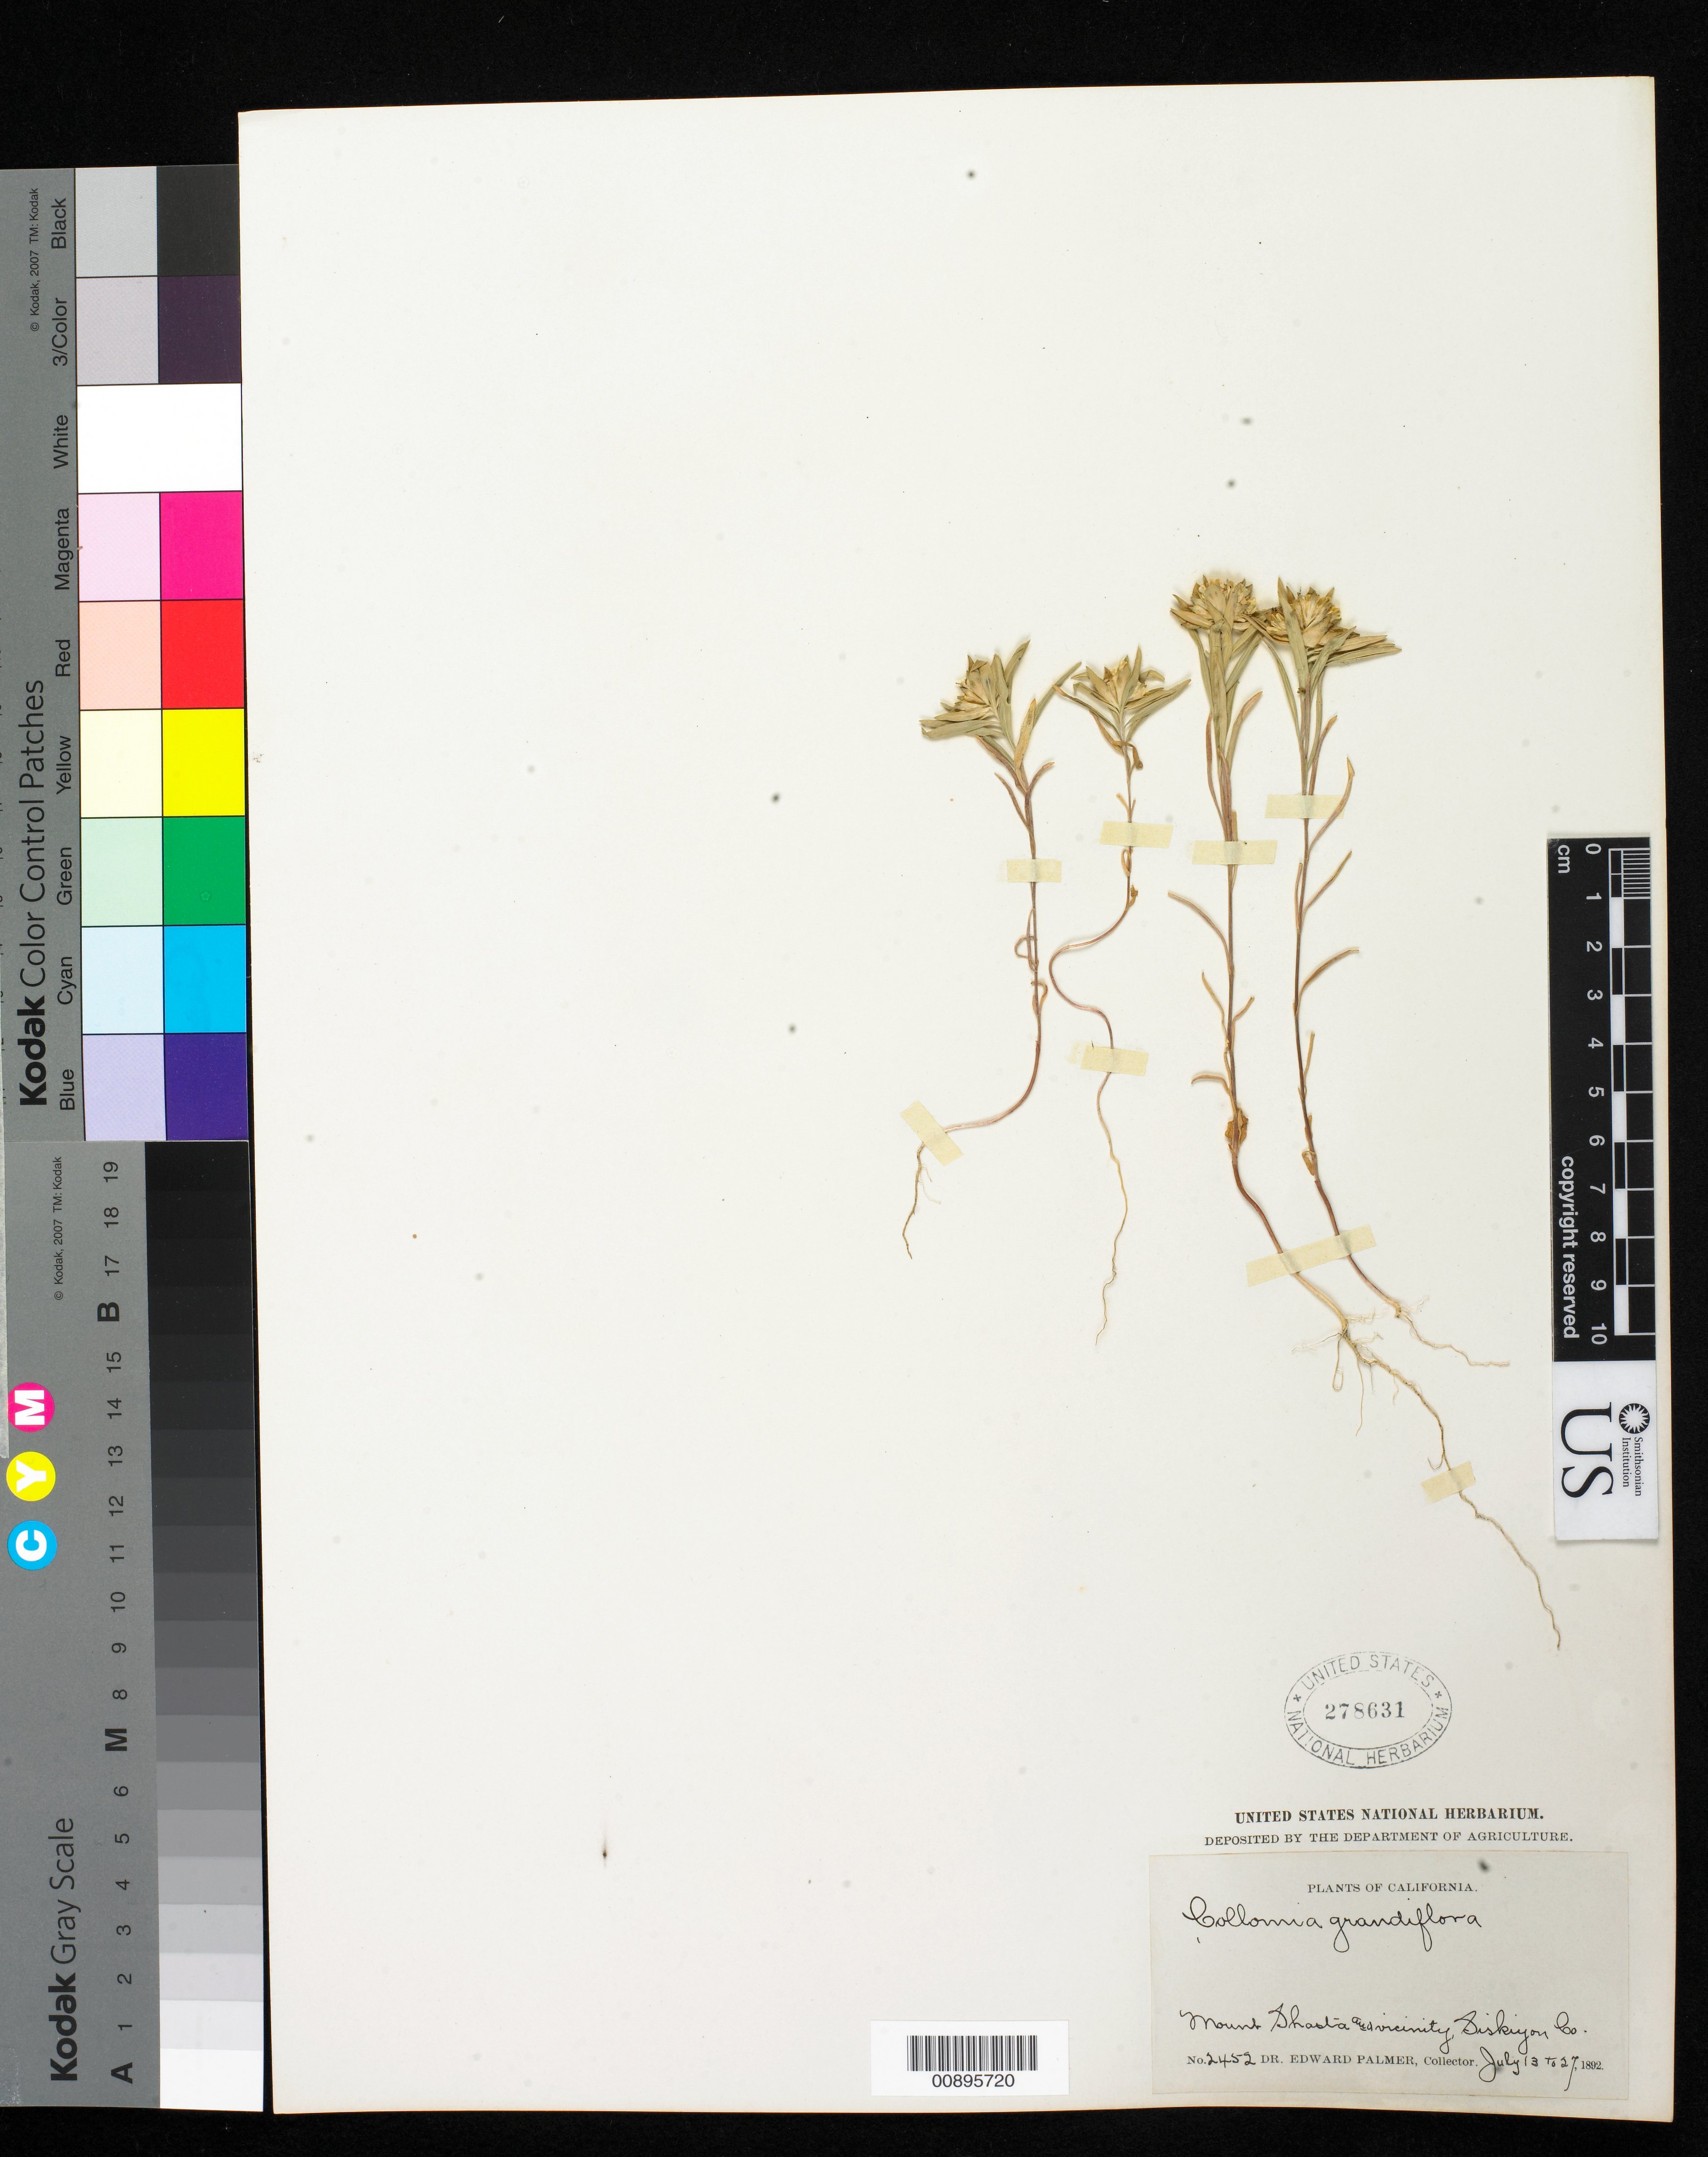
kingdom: Plantae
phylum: Tracheophyta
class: Magnoliopsida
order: Ericales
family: Polemoniaceae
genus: Collomia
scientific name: Collomia grandiflora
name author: Douglas ex Lindl.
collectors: E. Palmer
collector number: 2452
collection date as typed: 13 Jul 1892 to 27 Jul 1892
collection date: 1892-07-13/1892-07-27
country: United States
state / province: California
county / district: Siskiyou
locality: Mount Shasta and vicinity, Siskiyou County, California.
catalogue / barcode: US 278631